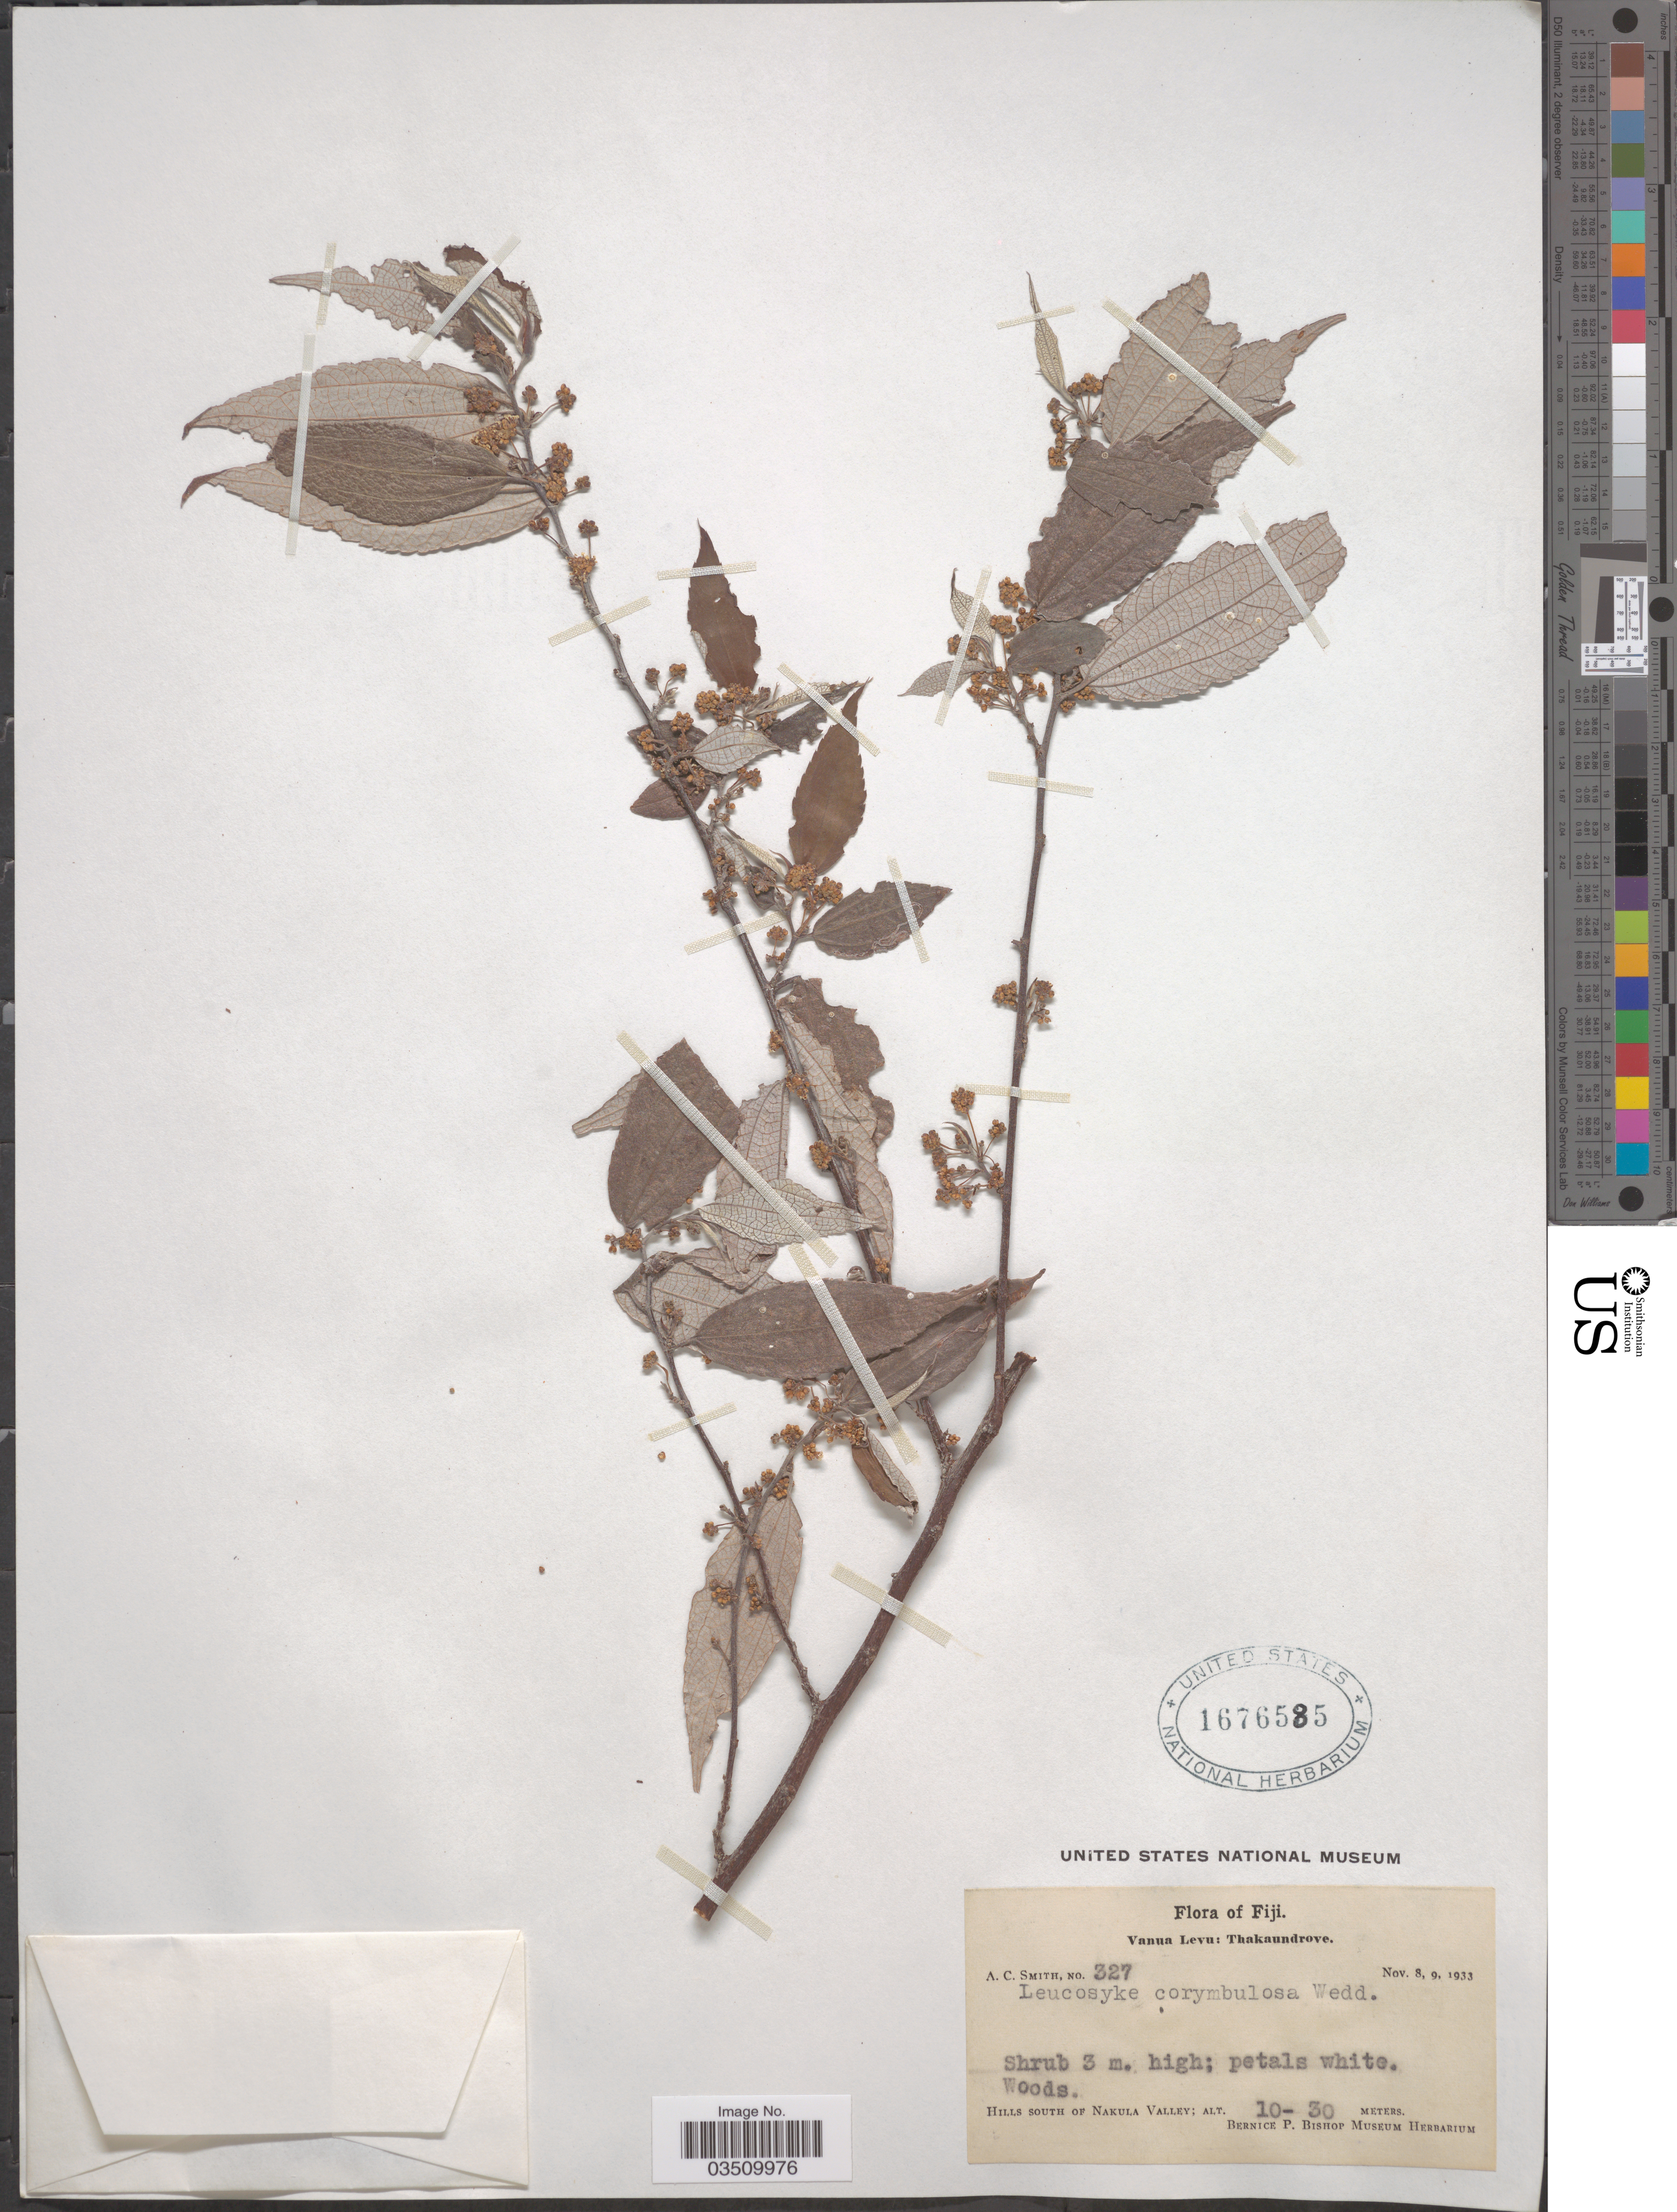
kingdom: Plantae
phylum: Tracheophyta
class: Magnoliopsida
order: Rosales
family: Urticaceae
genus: Leucosyke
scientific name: Leucosyke corymbulosa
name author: (Wedd.) Wedd.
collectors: A. C. Smith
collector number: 327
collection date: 1933-11-08/1933-11-09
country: Fiji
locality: Vanua Levu: Thakaundrove. Hills south of Nakula Valley.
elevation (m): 10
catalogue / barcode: US 1676585